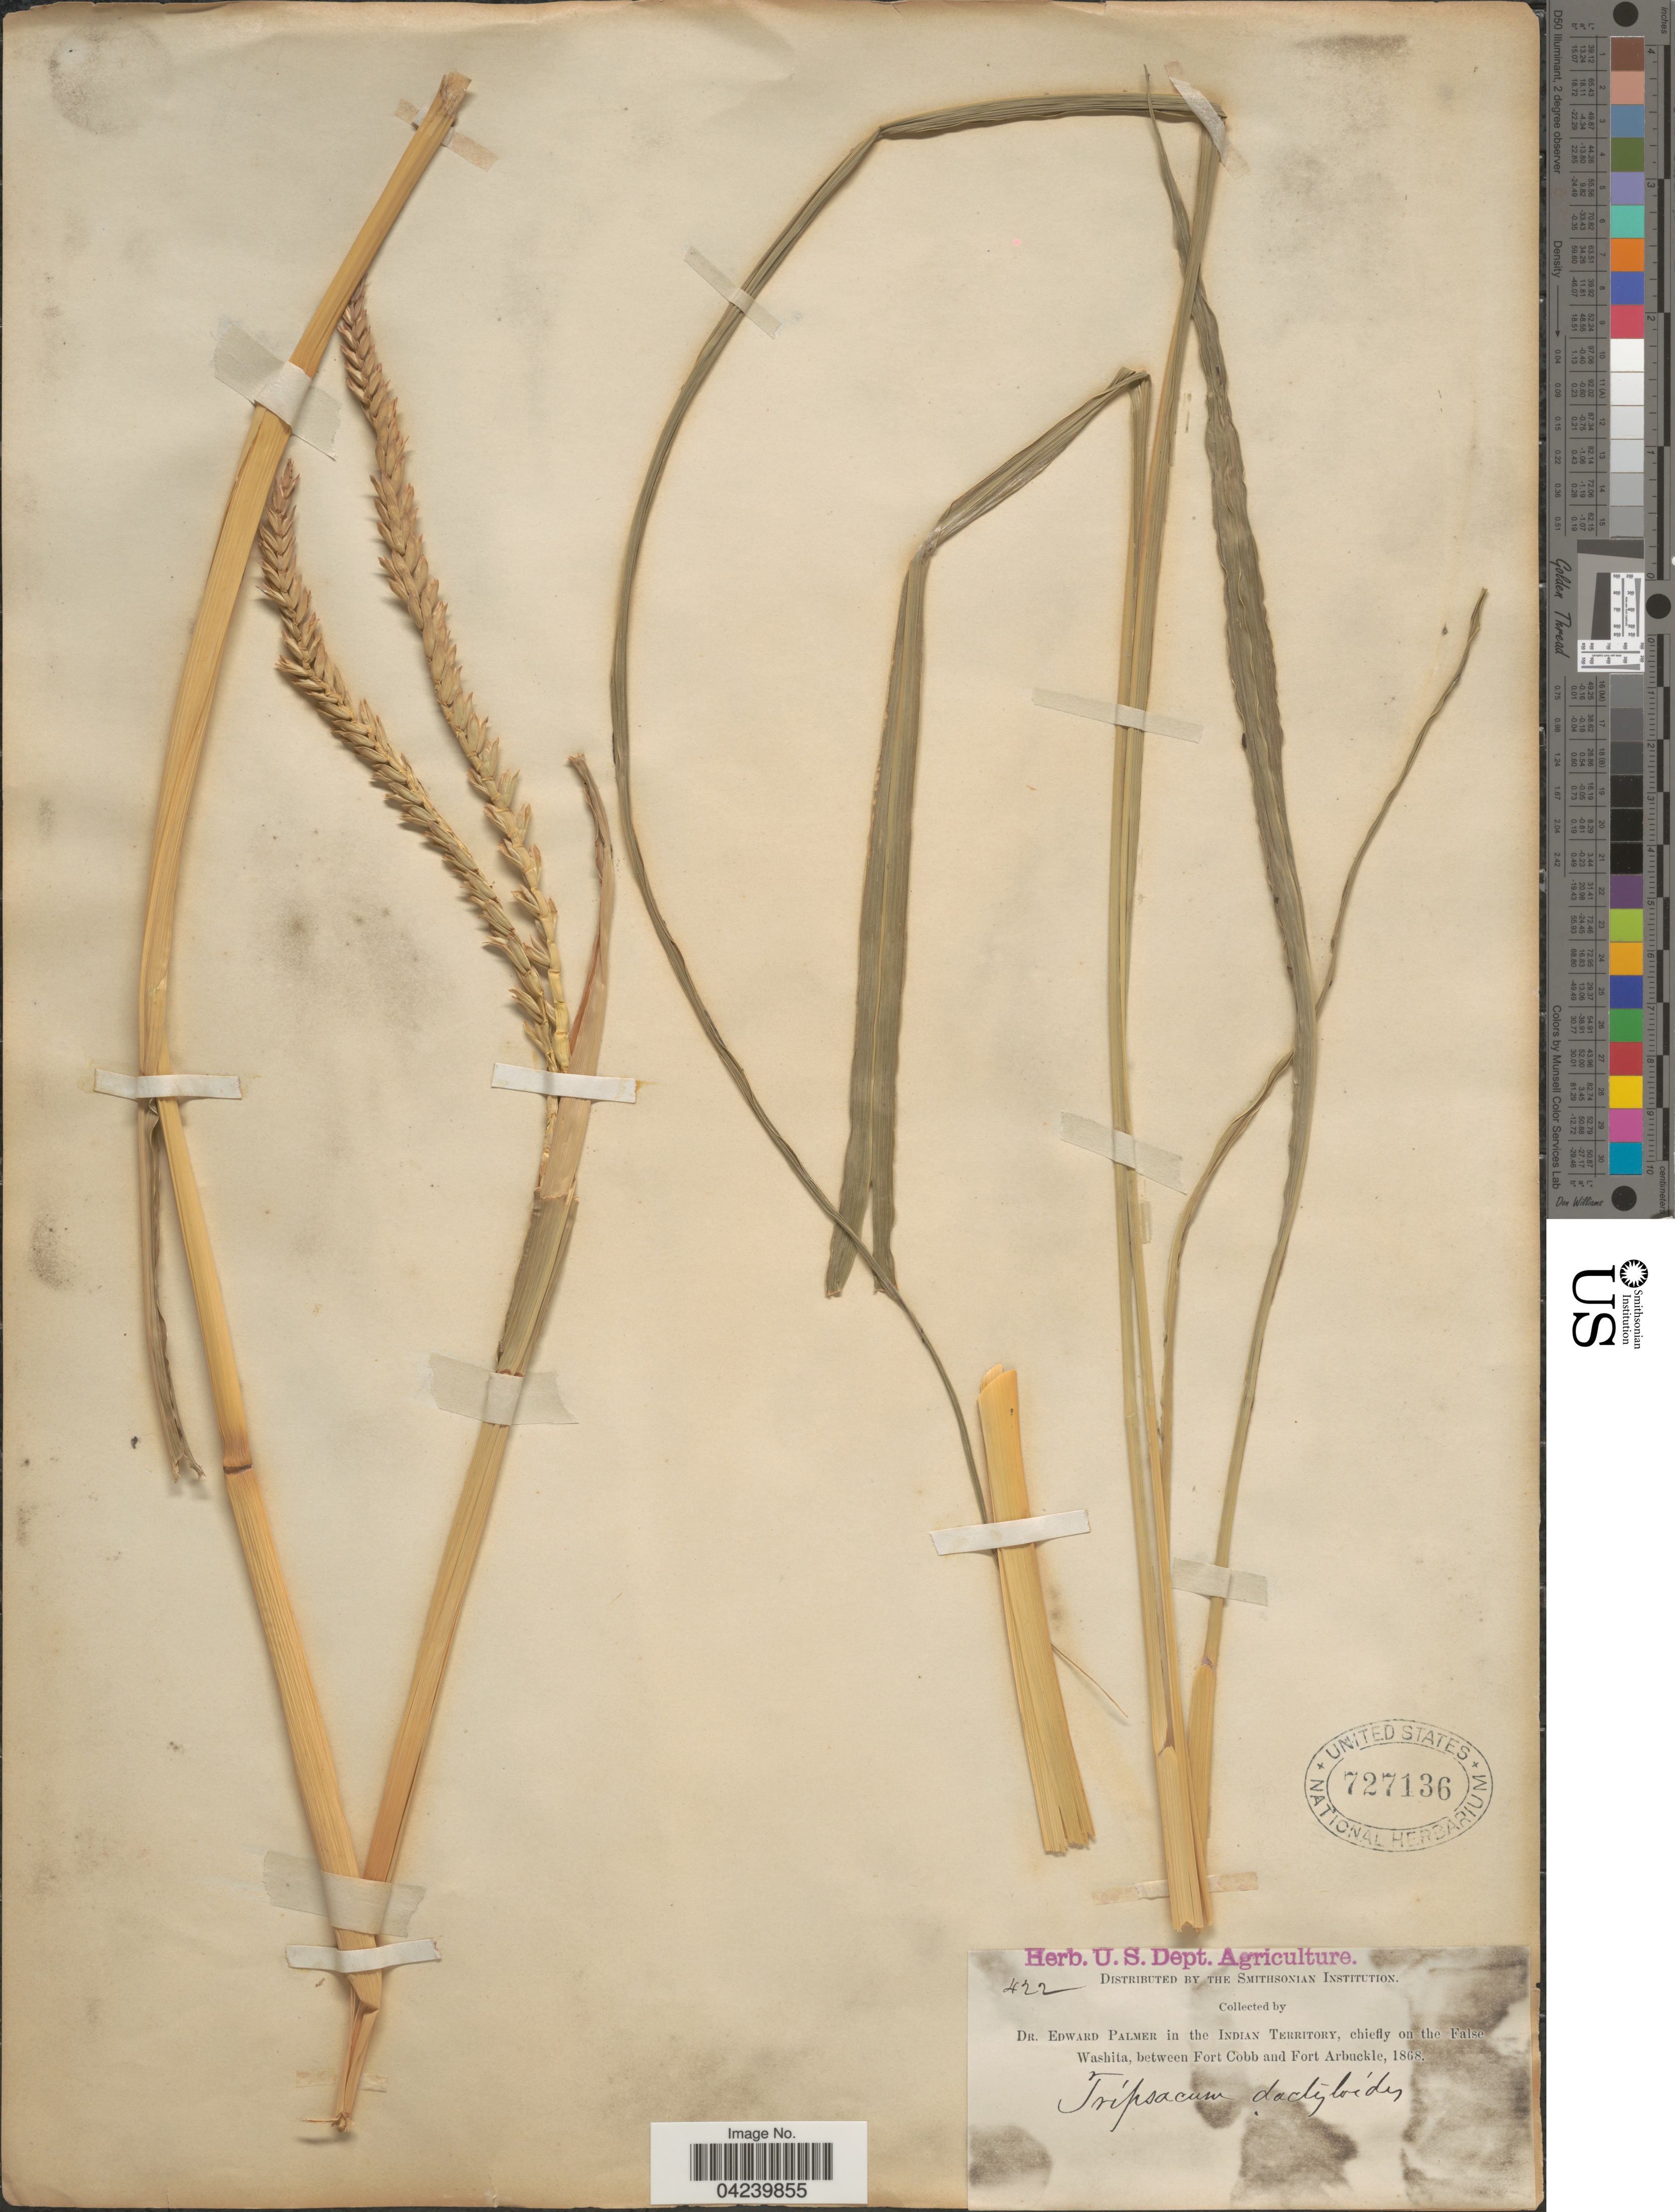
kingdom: Plantae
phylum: Tracheophyta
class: Liliopsida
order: Poales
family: Poaceae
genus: Tripsacum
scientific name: Tripsacum dactyloides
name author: (L.) L.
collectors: E. Palmer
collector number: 422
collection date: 1868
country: United States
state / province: Oklahoma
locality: In the Indian Territory, chiefly on the False Washita, between Fort Cobb and Fort Arbuckle.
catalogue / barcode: US 727136